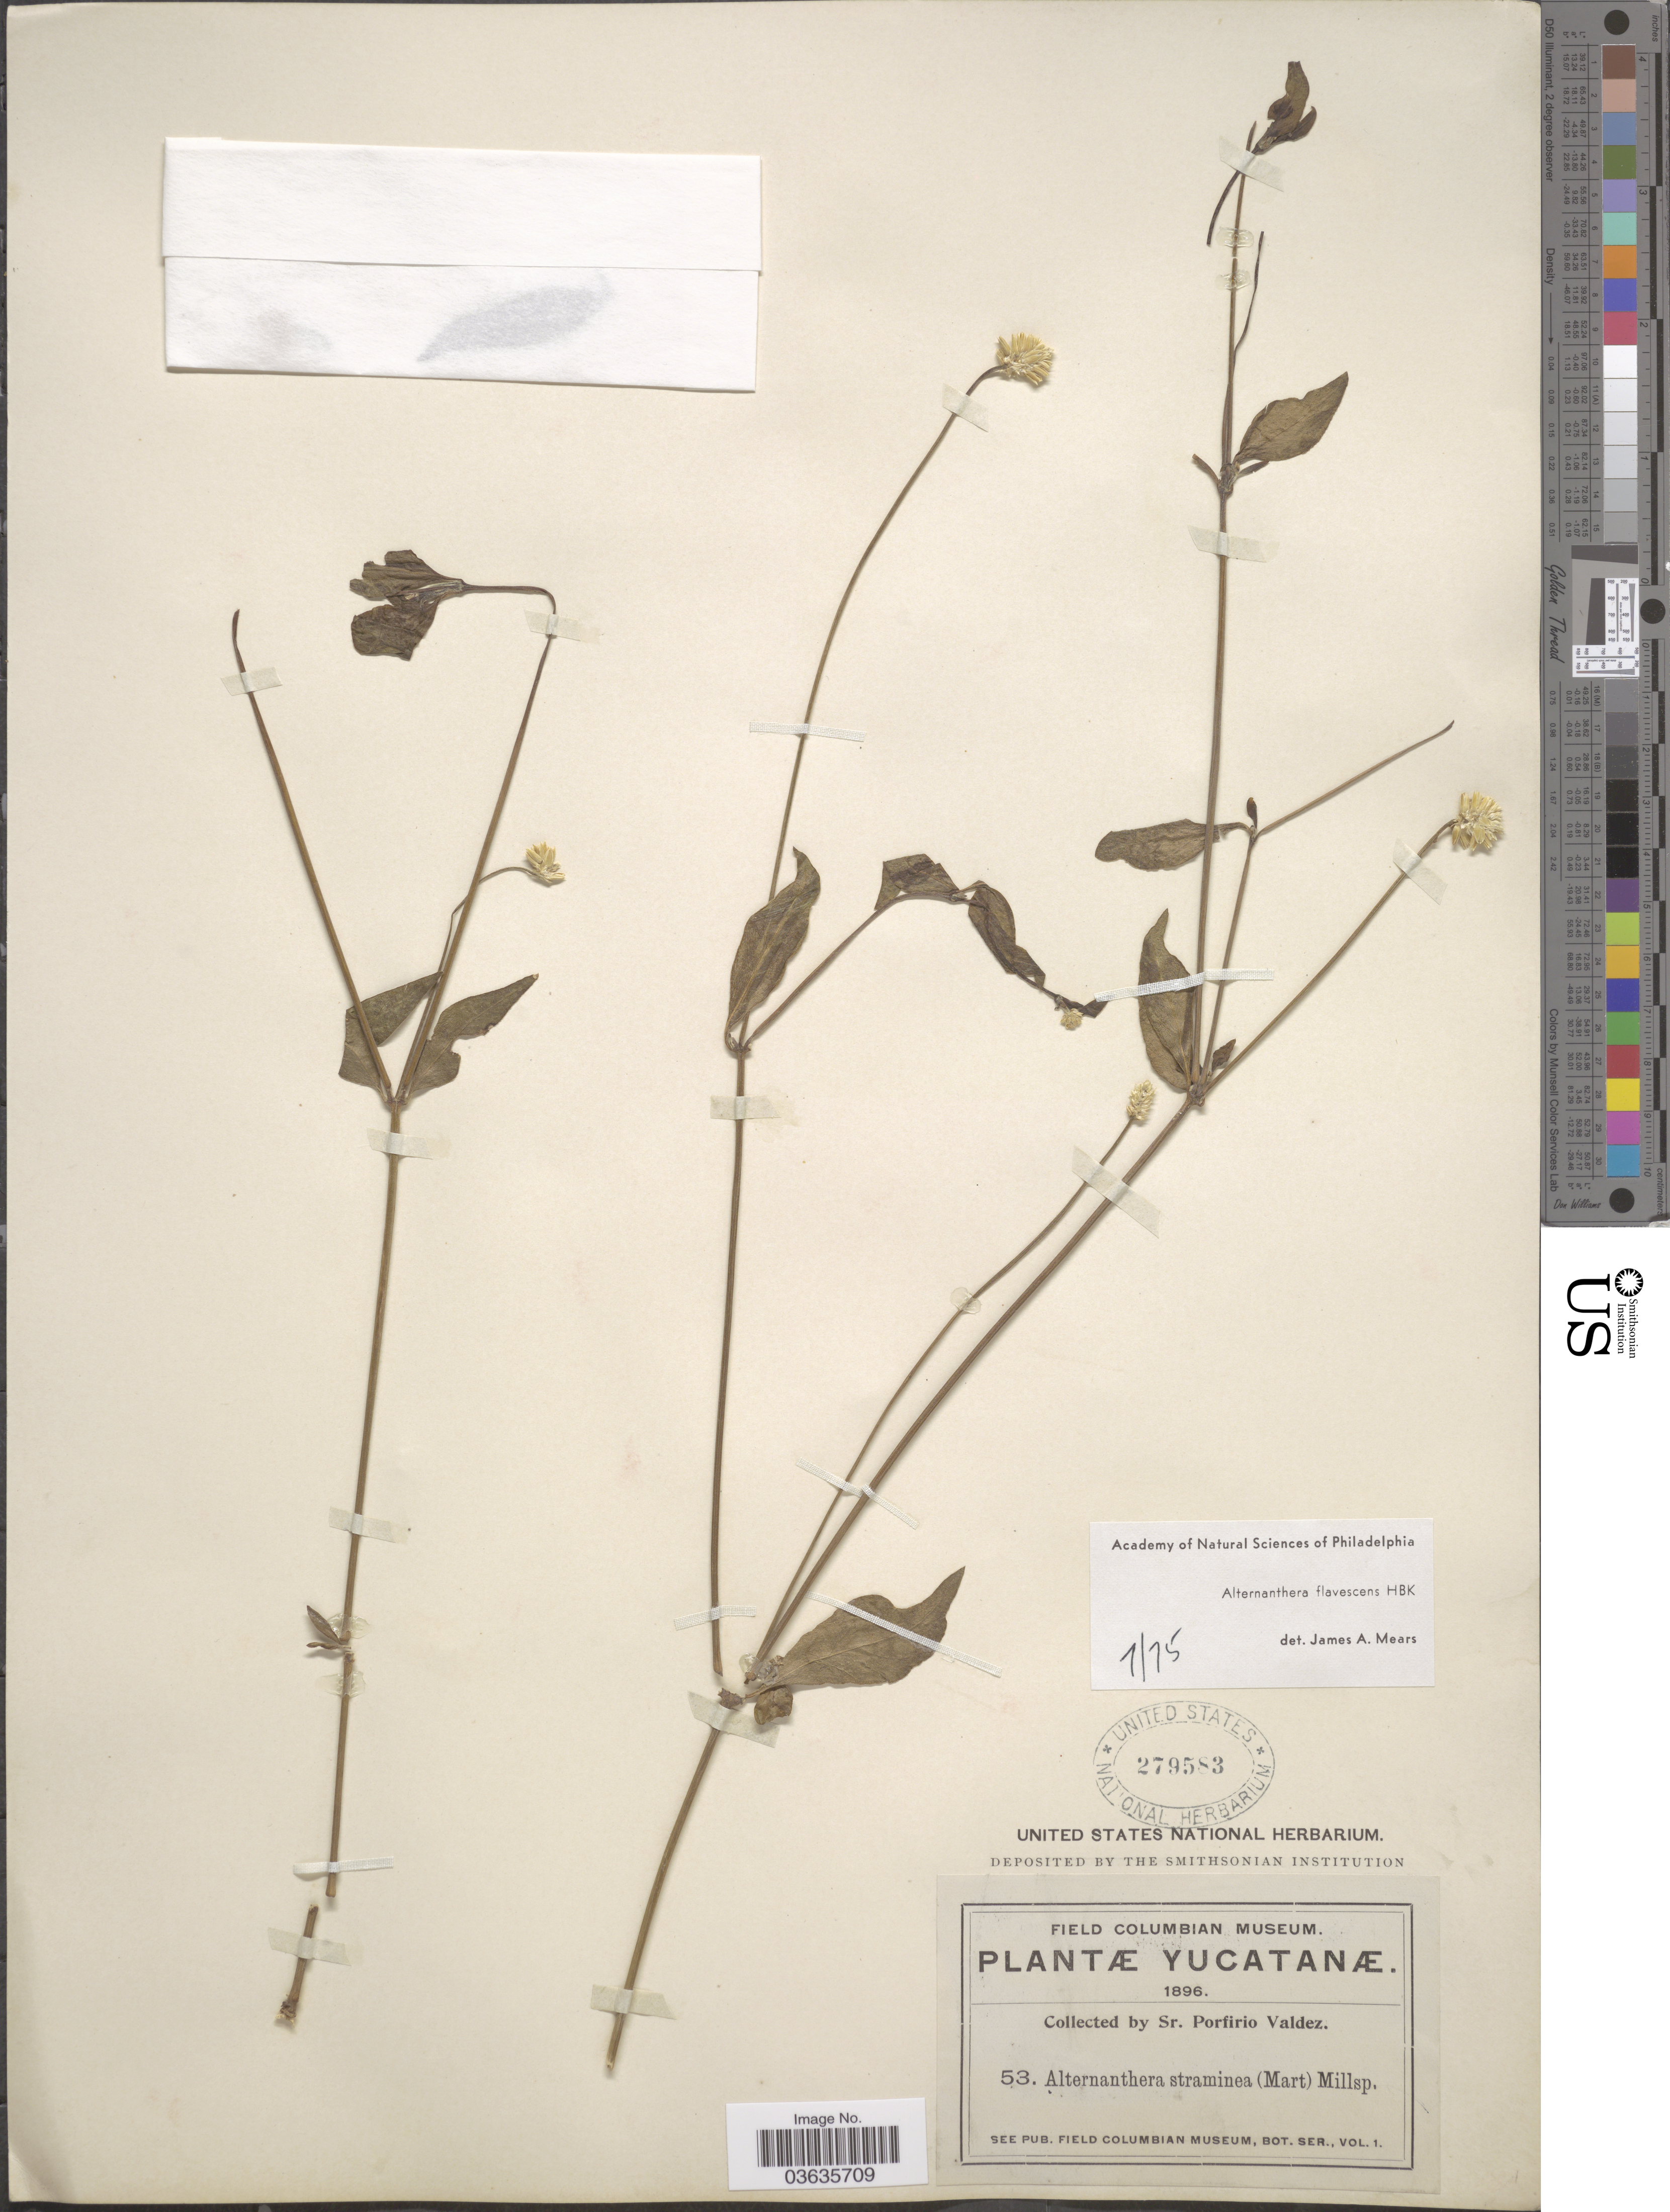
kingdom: Plantae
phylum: Tracheophyta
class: Magnoliopsida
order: Caryophyllales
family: Amaranthaceae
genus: Alternanthera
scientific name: Alternanthera flavescens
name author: Kunth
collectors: P. Valdez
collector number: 53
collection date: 1896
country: Mexico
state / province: Yucatán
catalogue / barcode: US 279583